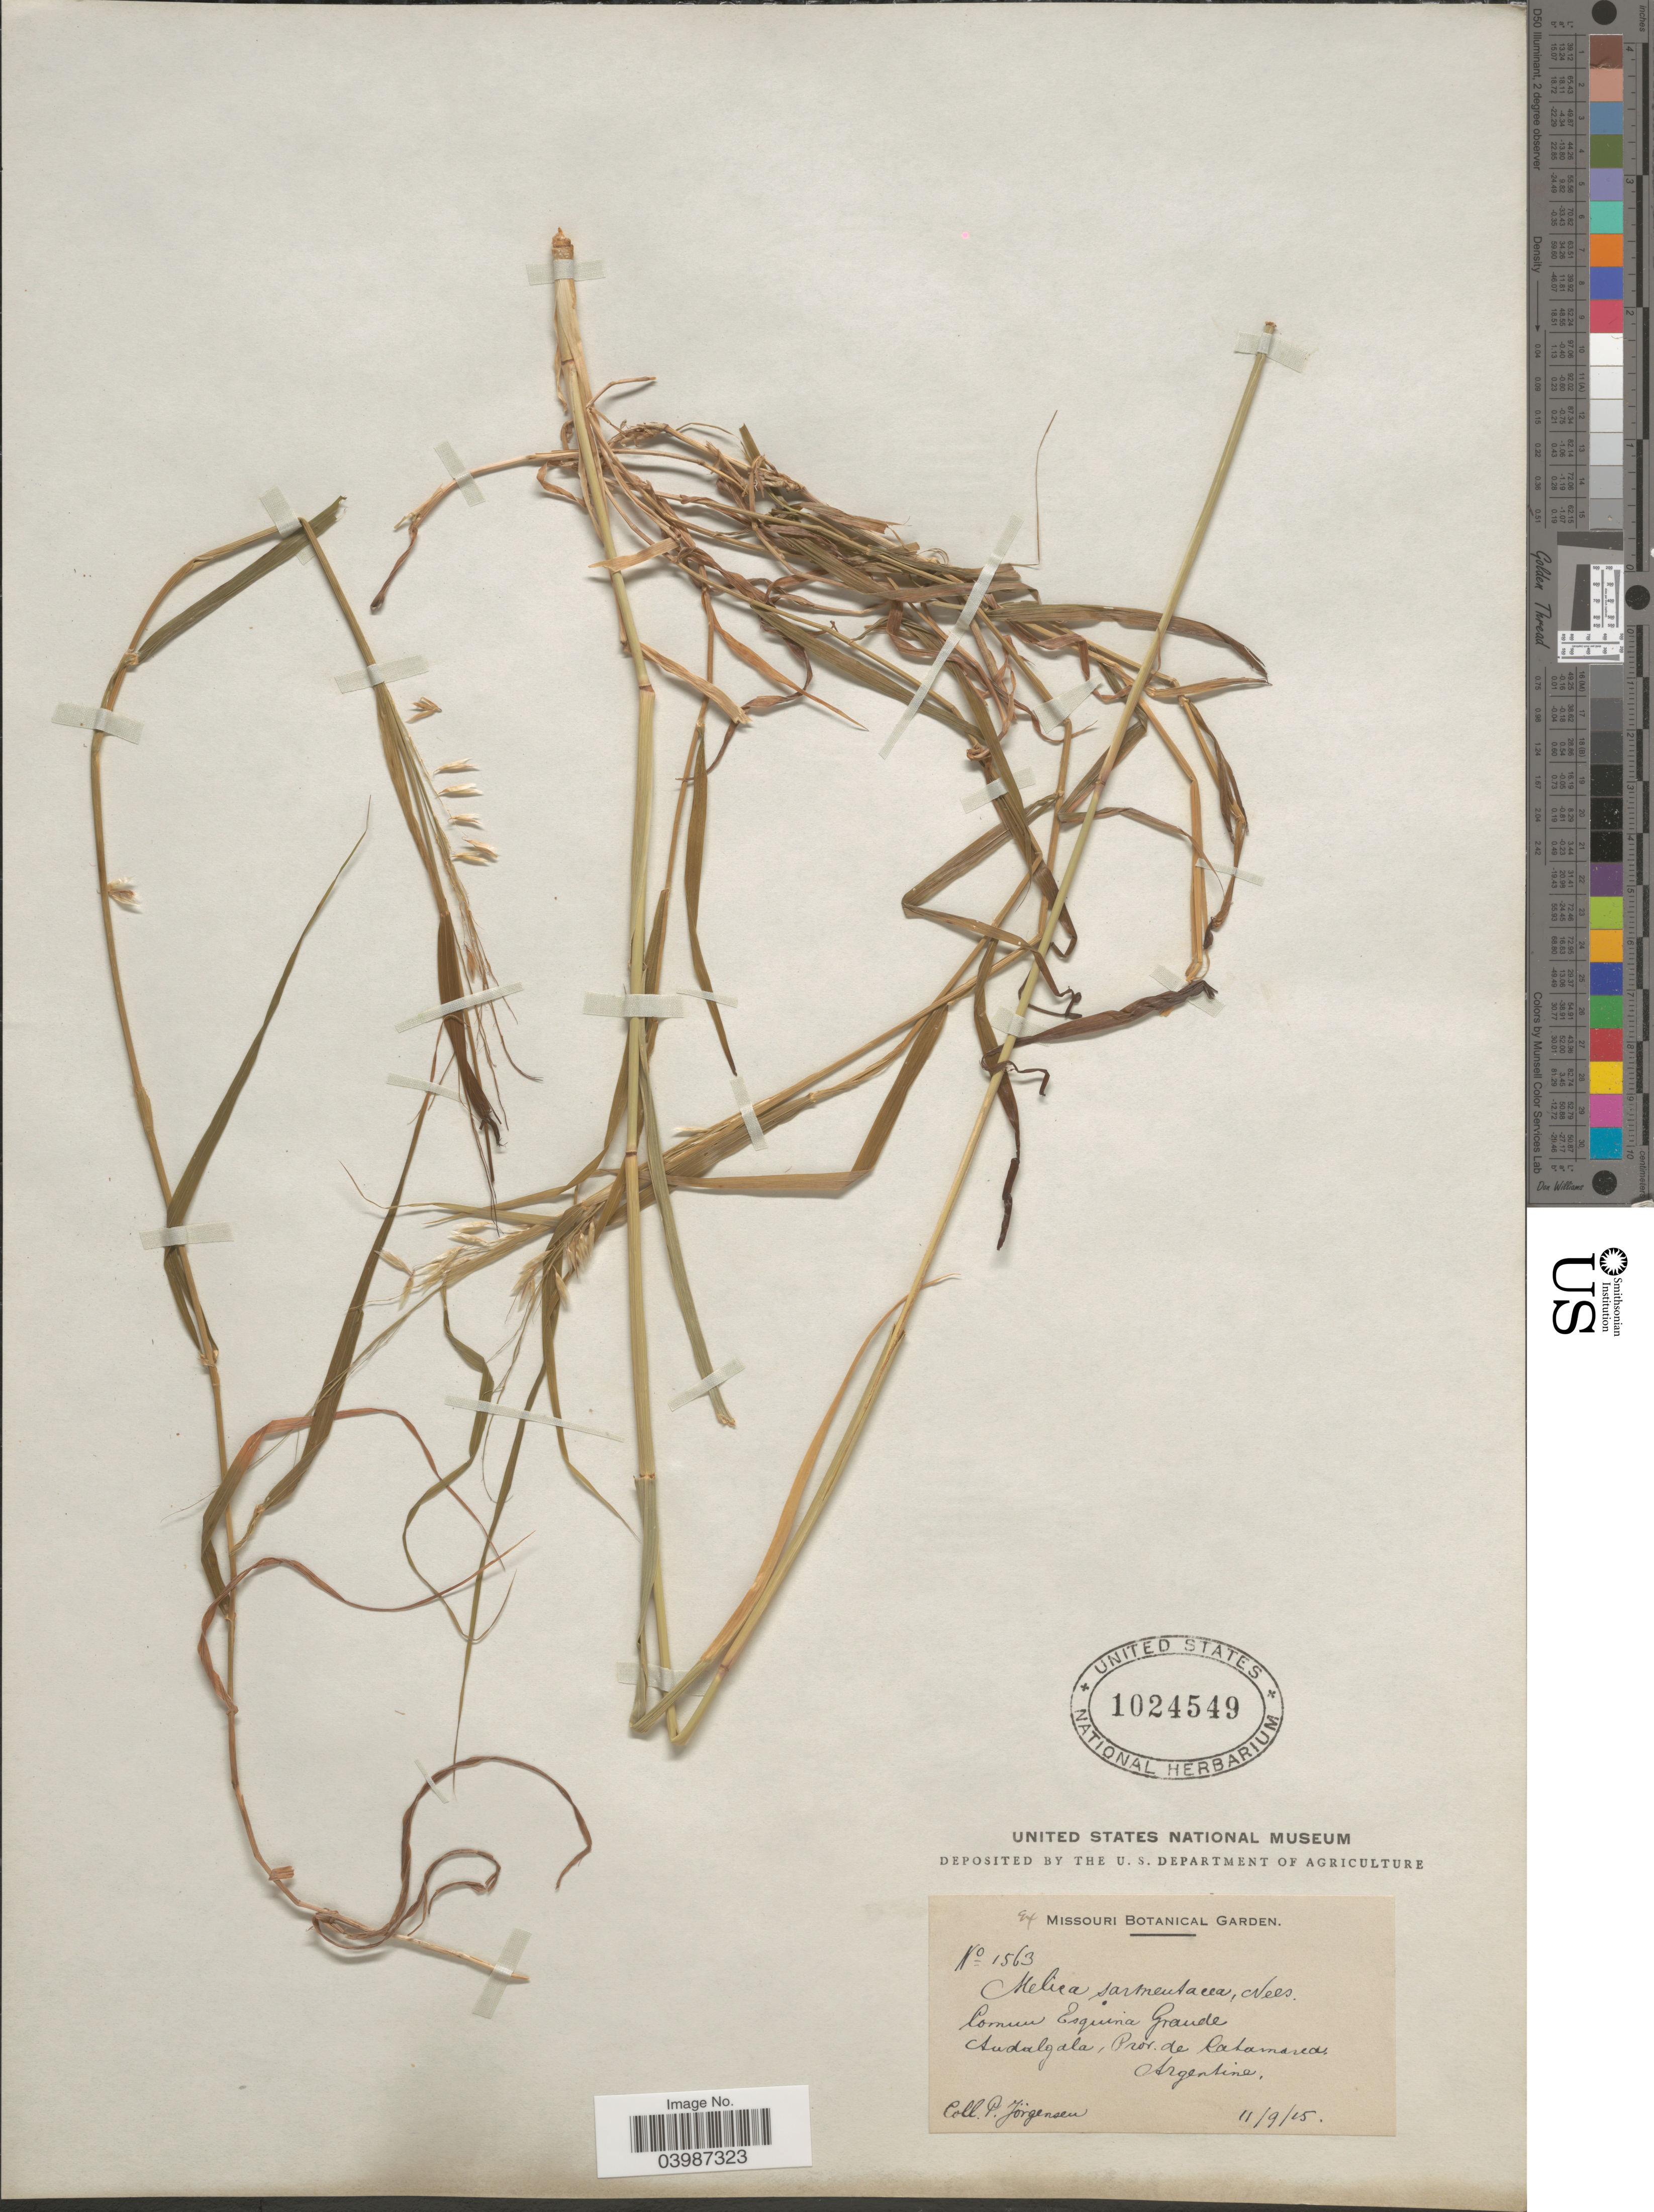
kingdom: Plantae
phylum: Tracheophyta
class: Liliopsida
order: Poales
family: Poaceae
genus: Melica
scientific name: Melica sarmentosa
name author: Nees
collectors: P. Jörgensen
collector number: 1563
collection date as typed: Transcribed d/m/y: 11/9/15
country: Argentina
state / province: Catamarca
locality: Comun Esquina Grande. Andalgala.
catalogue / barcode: US 1024549